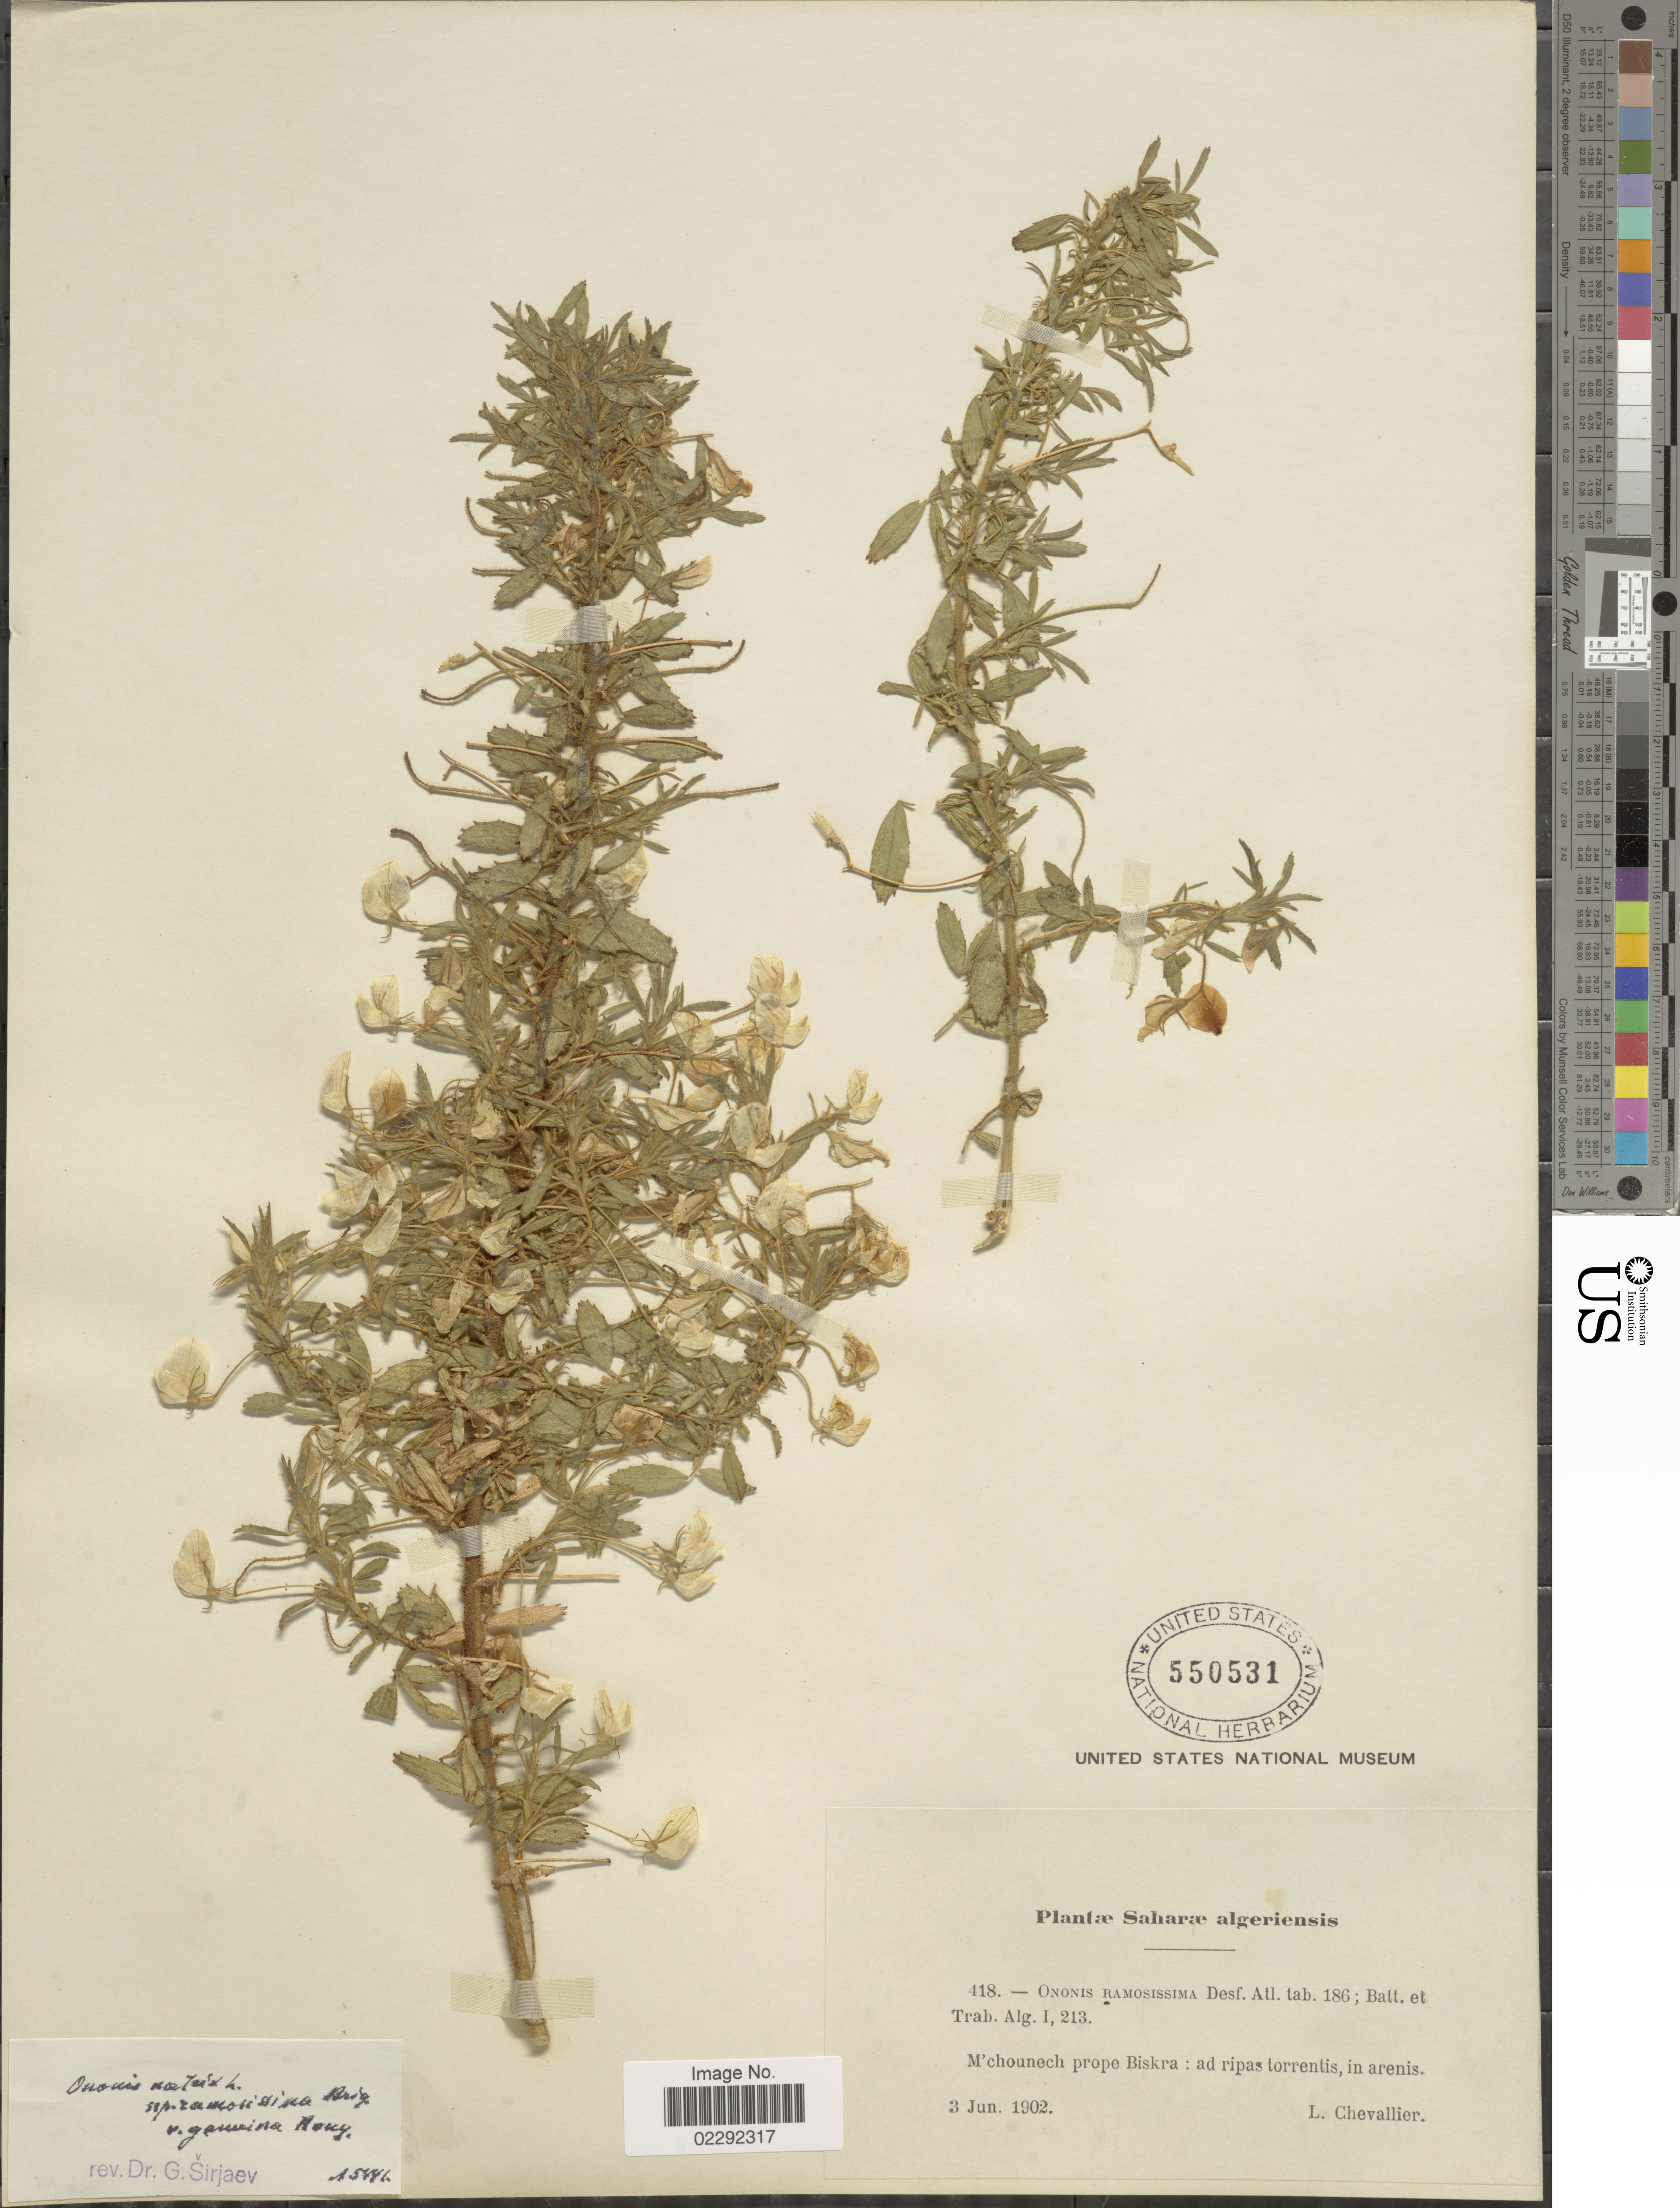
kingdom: Plantae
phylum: Tracheophyta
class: Magnoliopsida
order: Fabales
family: Fabaceae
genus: Ononis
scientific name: Ononis natrix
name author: L.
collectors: L. Chevallier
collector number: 418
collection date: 1902-06-03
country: Algeria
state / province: Biskra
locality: Saharae algeriensis. M'chounech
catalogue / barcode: US 550531